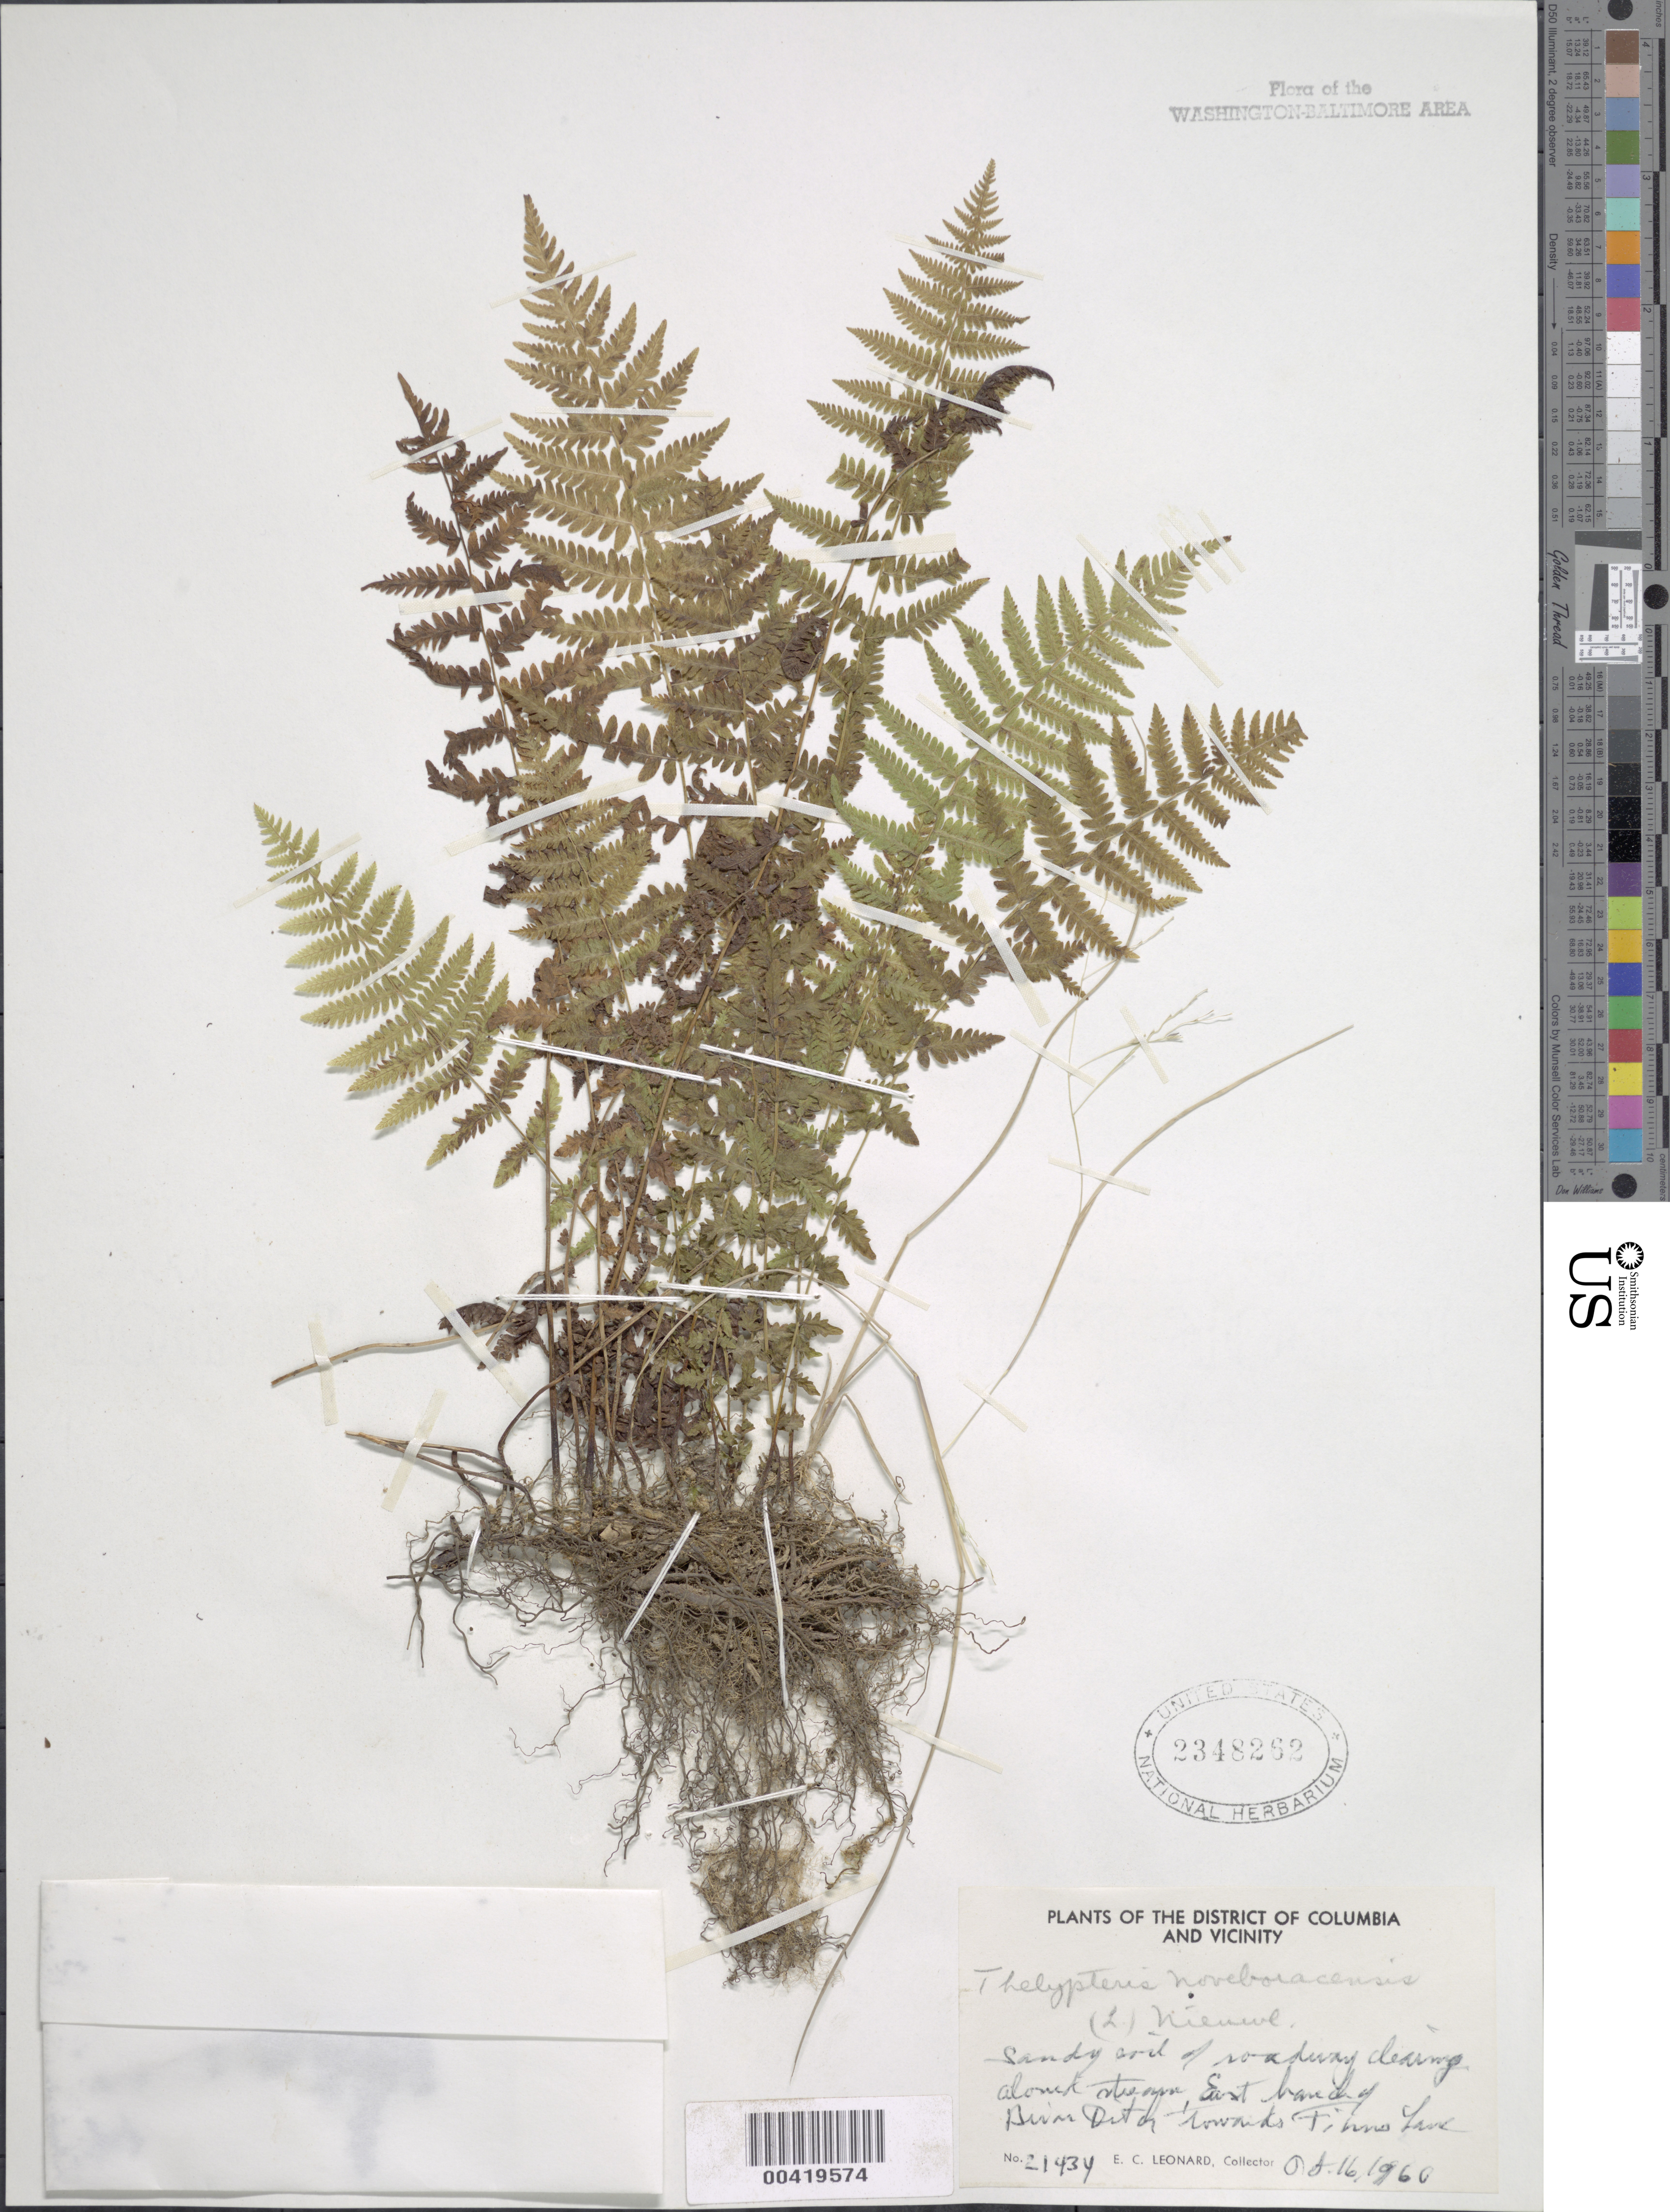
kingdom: Plantae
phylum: Tracheophyta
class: Polypodiopsida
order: Polypodiales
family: Thelypteridaceae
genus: Parathelypteris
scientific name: Parathelypteris noveboracensis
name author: (L.) Ching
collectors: E. C. Leonard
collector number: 21434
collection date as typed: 16 Oct 1960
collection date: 1960-10-16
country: United States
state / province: Maryland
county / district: Prince George's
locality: Briar Ditch near Finns Lane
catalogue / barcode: US 2348262